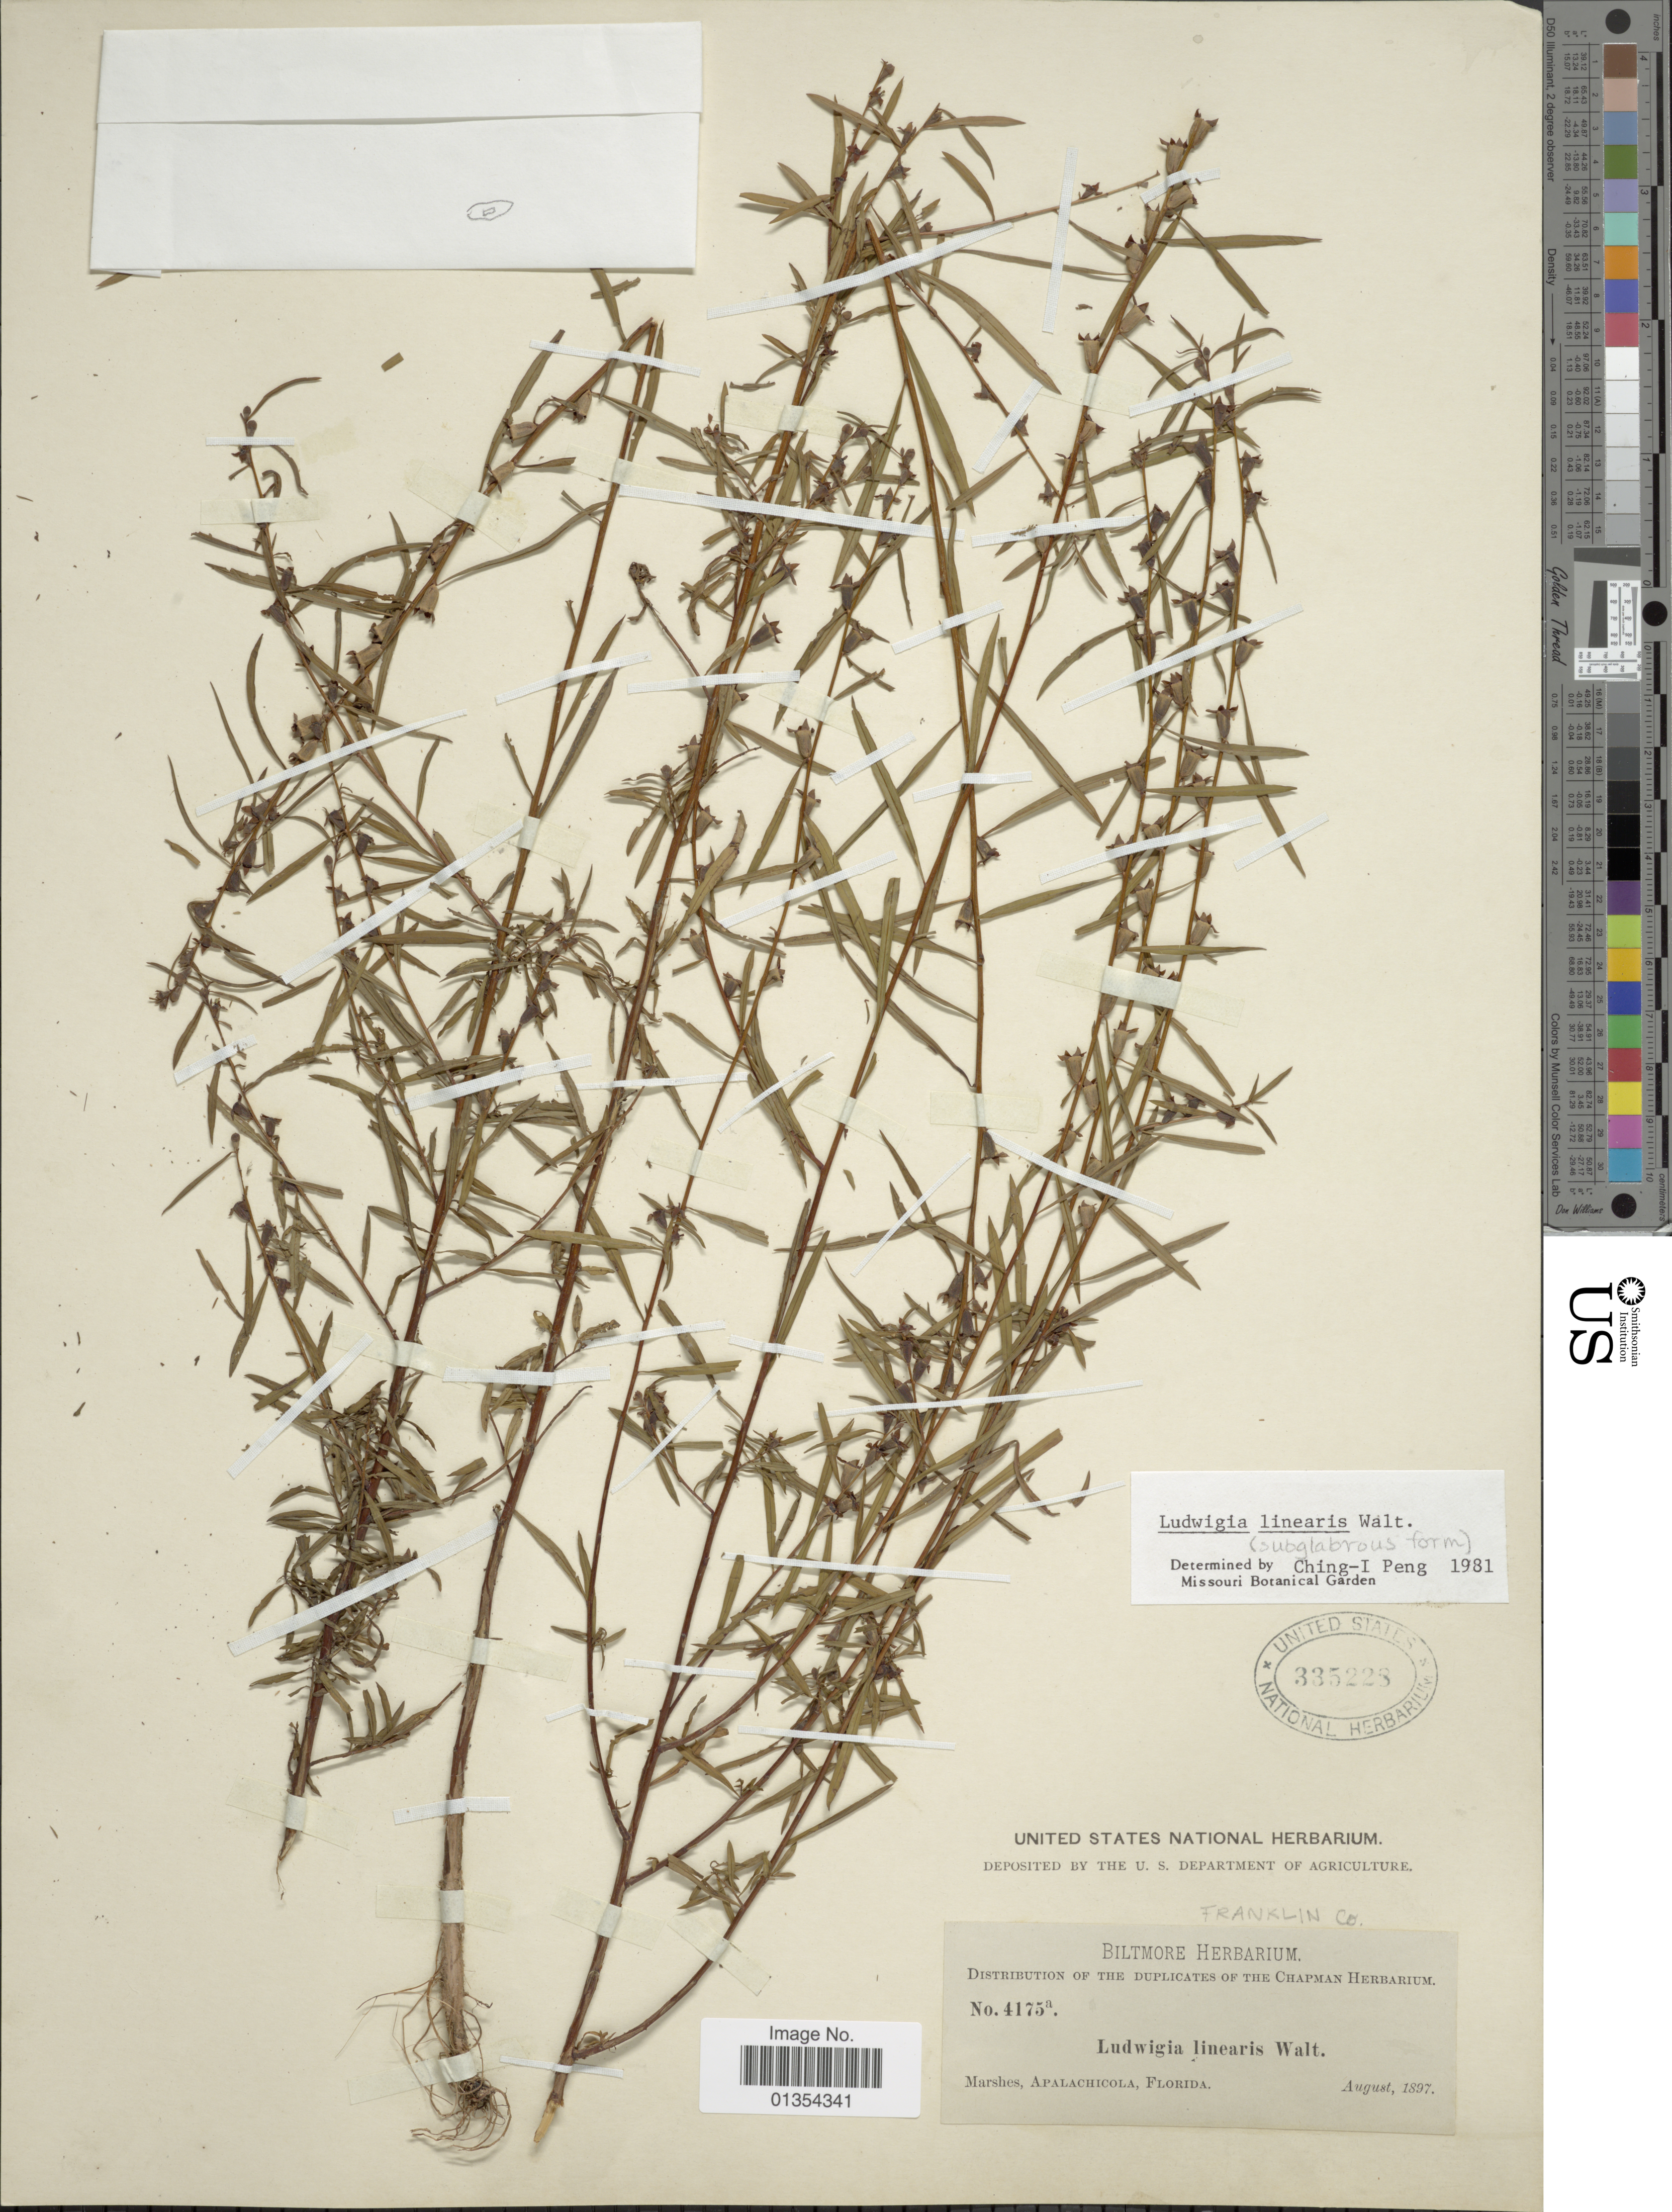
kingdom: Plantae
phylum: Tracheophyta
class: Magnoliopsida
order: Myrtales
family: Onagraceae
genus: Ludwigia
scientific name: Ludwigia linearis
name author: Walter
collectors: ex herb. Biltmore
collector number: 4175a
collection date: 1897-08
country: United States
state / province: Florida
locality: Apalachicola, Franklin Co.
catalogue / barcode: US 335223